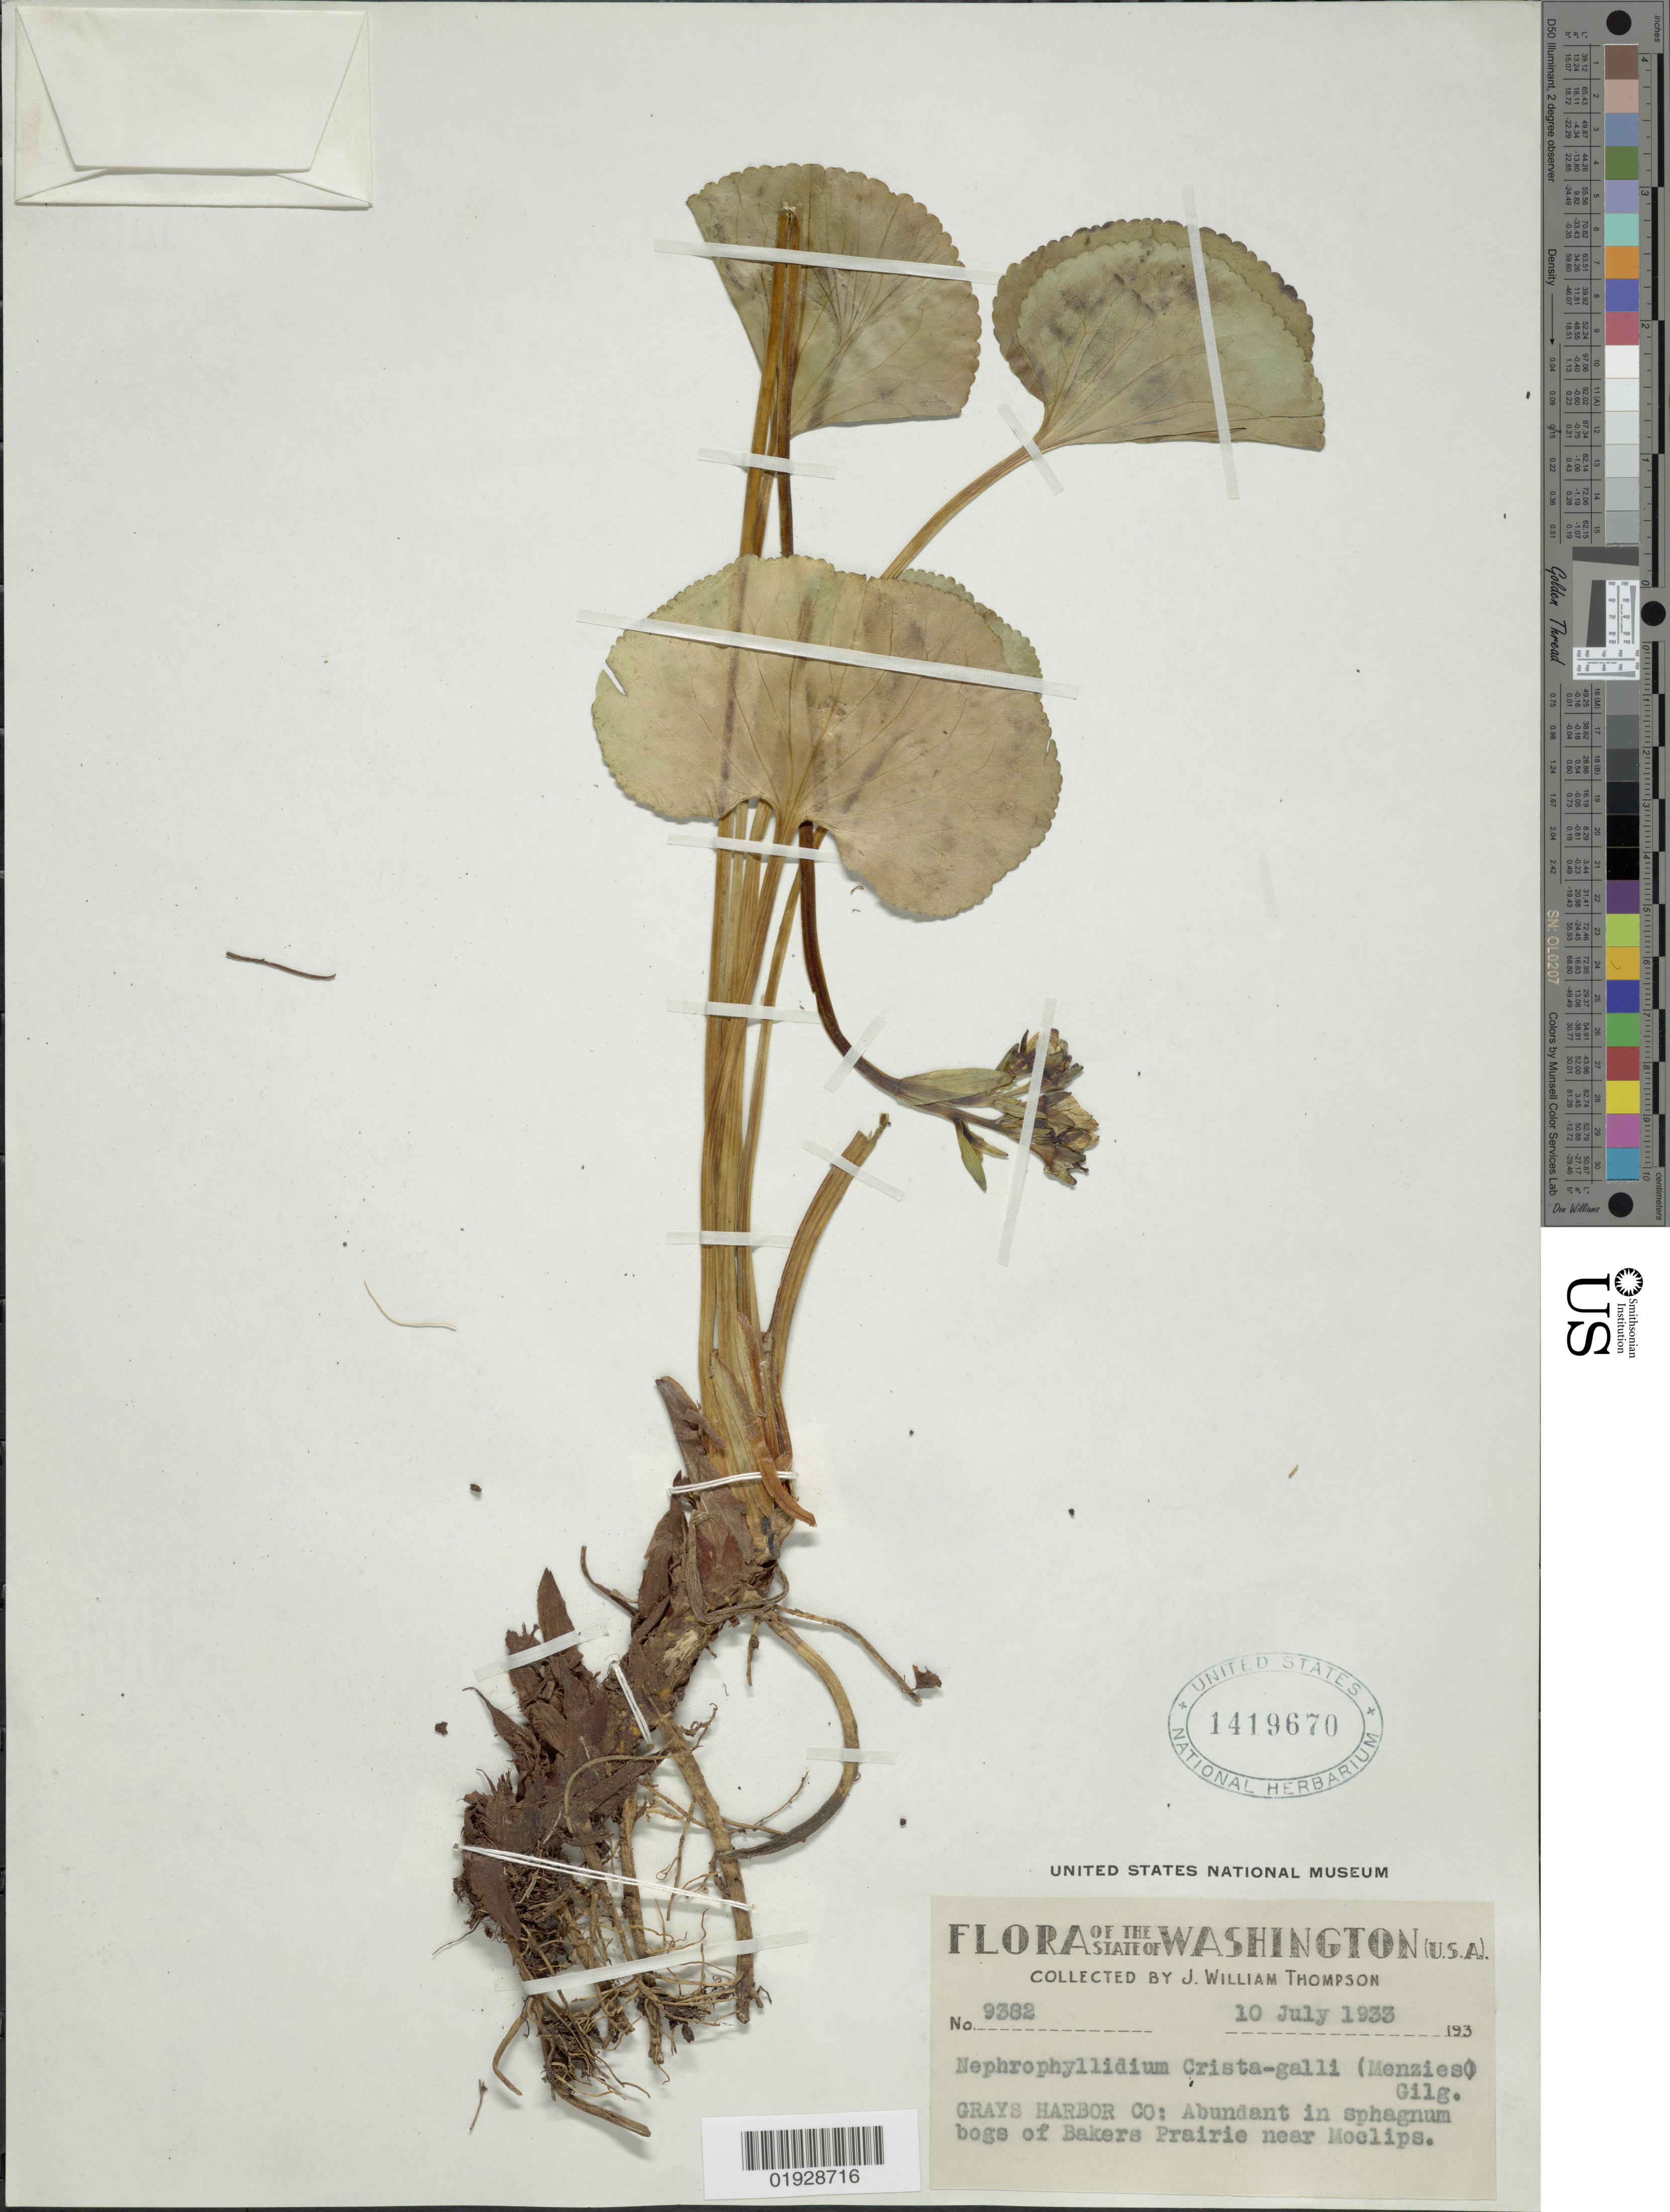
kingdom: Plantae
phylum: Tracheophyta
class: Magnoliopsida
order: Asterales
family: Menyanthaceae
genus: Nephrophyllidium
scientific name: Nephrophyllidium crista-galli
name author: (Menzies ex Hook.) Gilg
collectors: J. W. Thompson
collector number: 9382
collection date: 1933-07-10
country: United States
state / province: Washington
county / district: Grays Harbor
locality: Grays Harbor Co: abundant in spaghum bogs of Bakers Prairie near Moclips.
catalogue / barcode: US 1419670